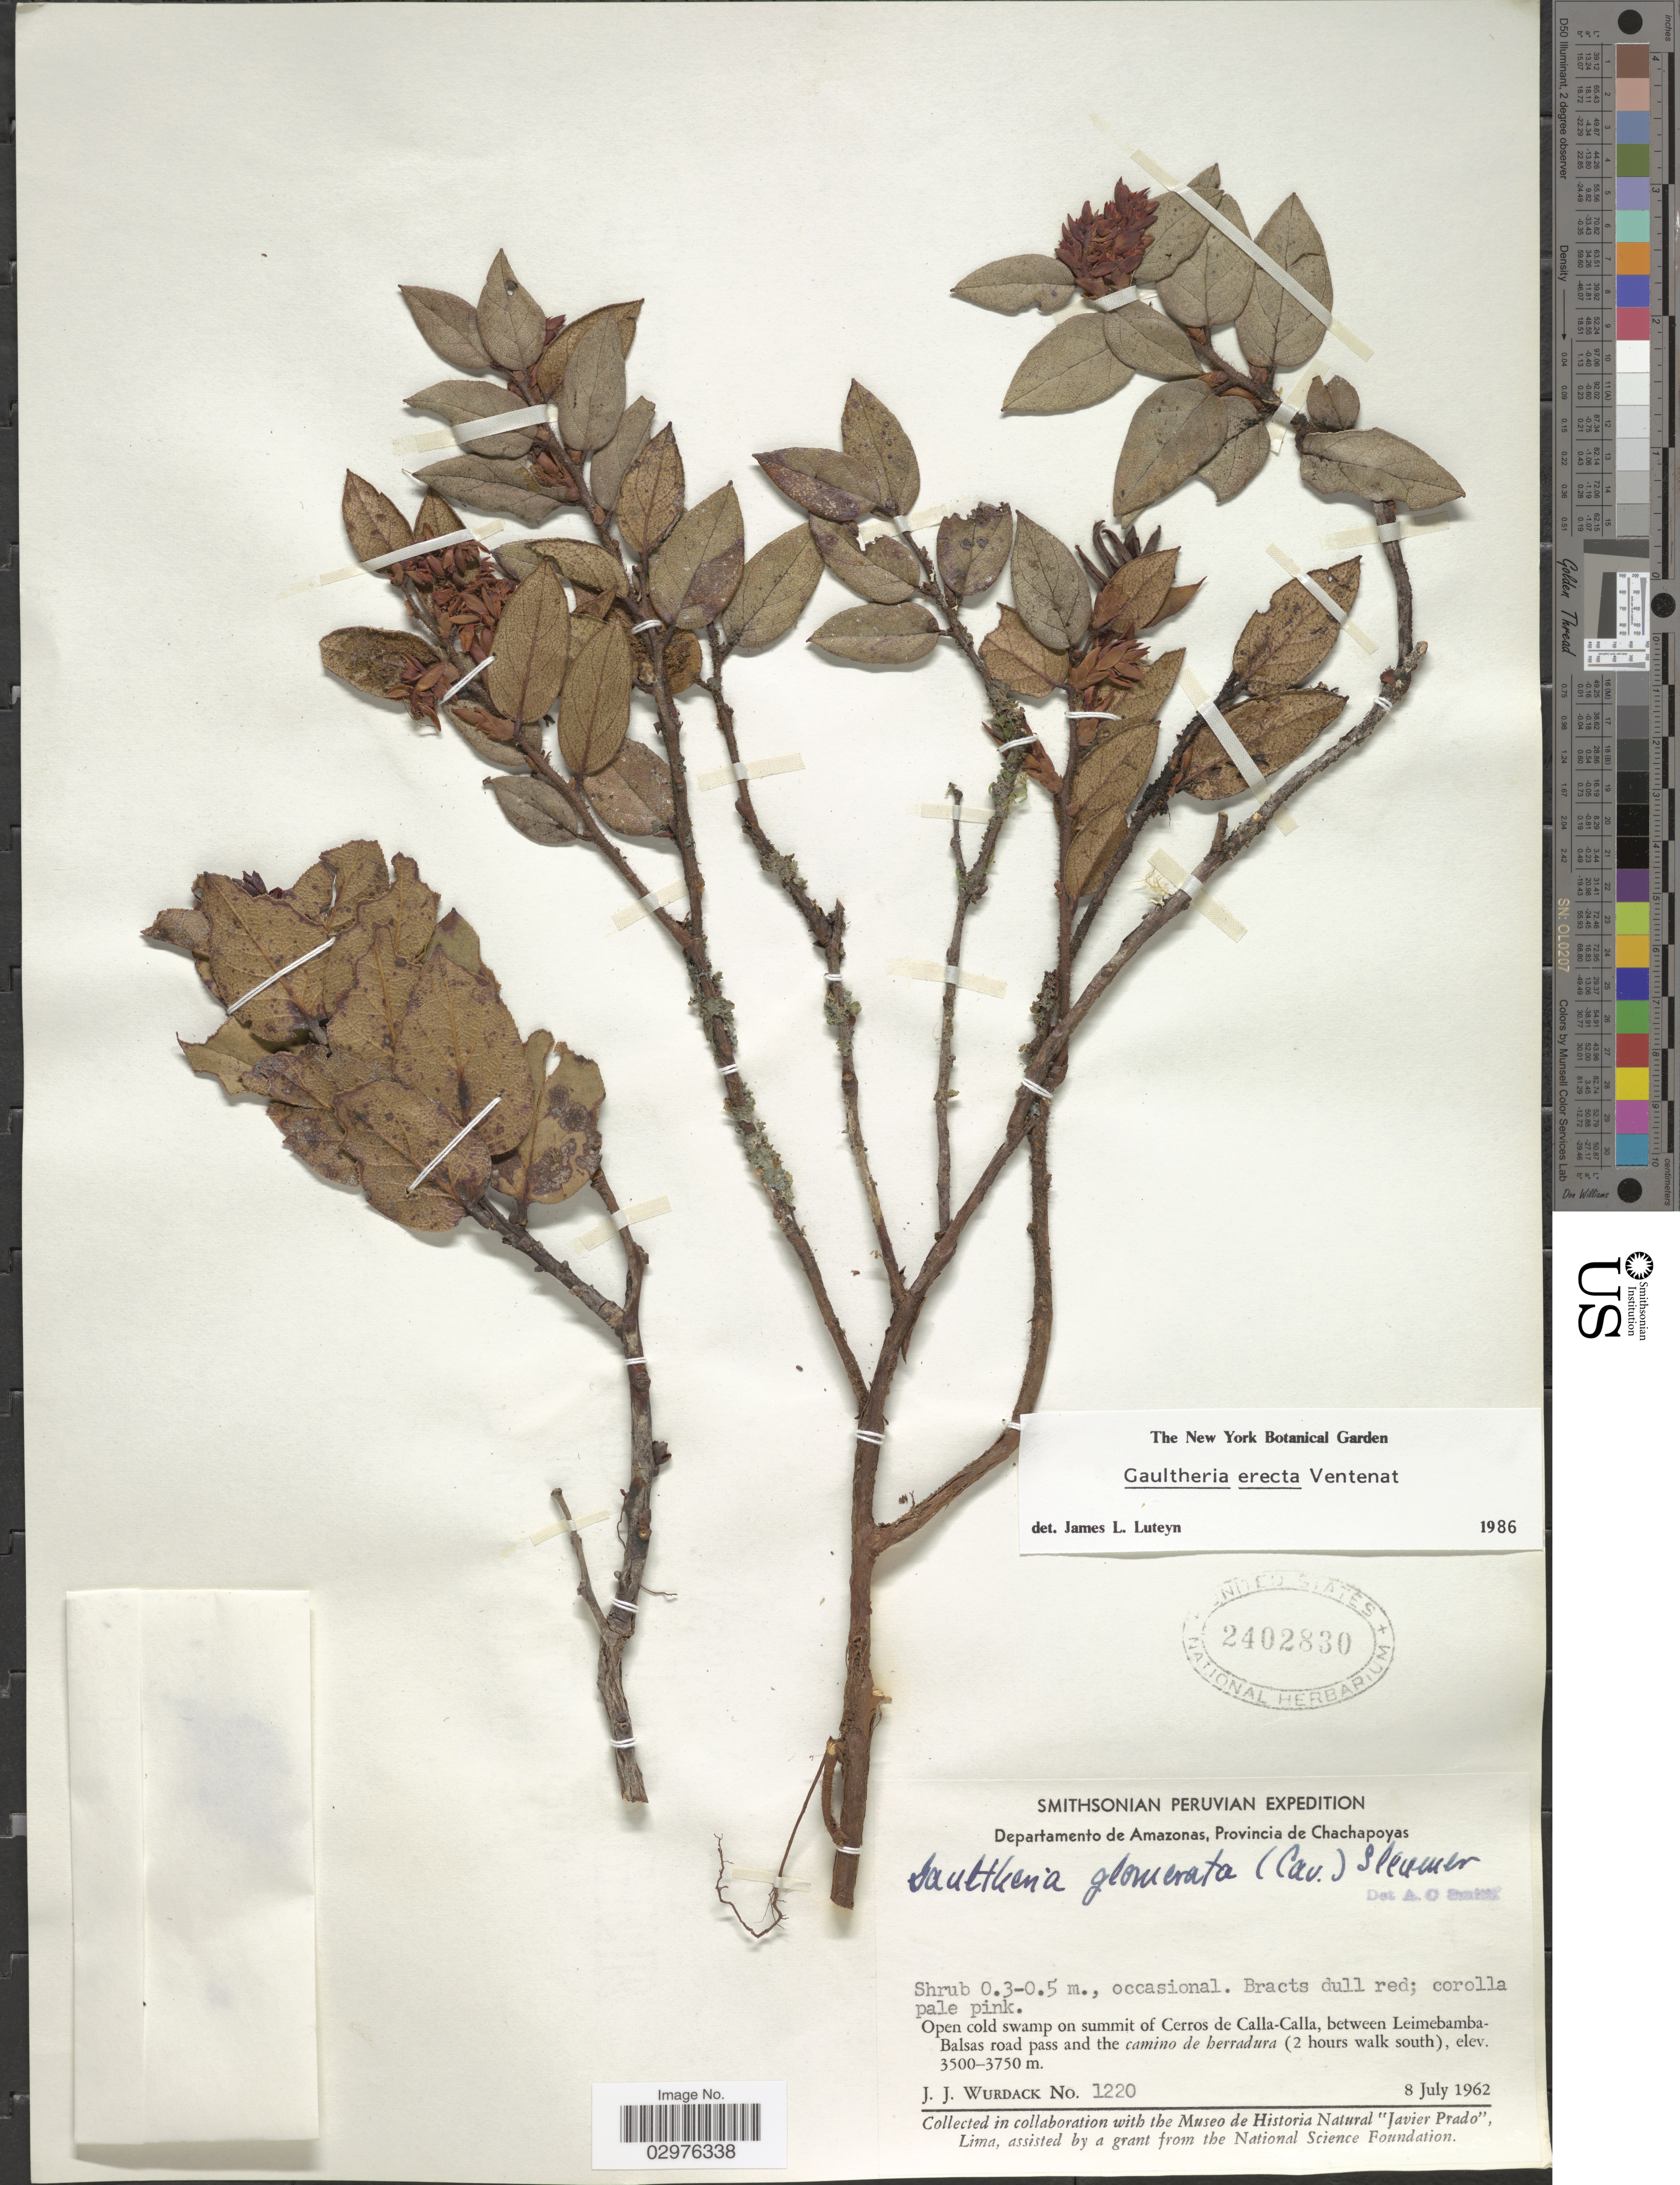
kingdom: Plantae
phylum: Tracheophyta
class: Magnoliopsida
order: Ericales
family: Ericaceae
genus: Gaultheria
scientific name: Gaultheria erecta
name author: Vent.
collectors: J. J. Wurdack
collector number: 1220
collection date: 1962-07-08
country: Peru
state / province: Amazonas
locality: Departamento de Amazonas, Provincia de Chachapoyas. Open cold swamp on summit of Cerros de Calla-Calla, between Leimebamba-Balsas road pass and the camino de berradura (2 hours walk south).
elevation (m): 3500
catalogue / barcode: US 2402830